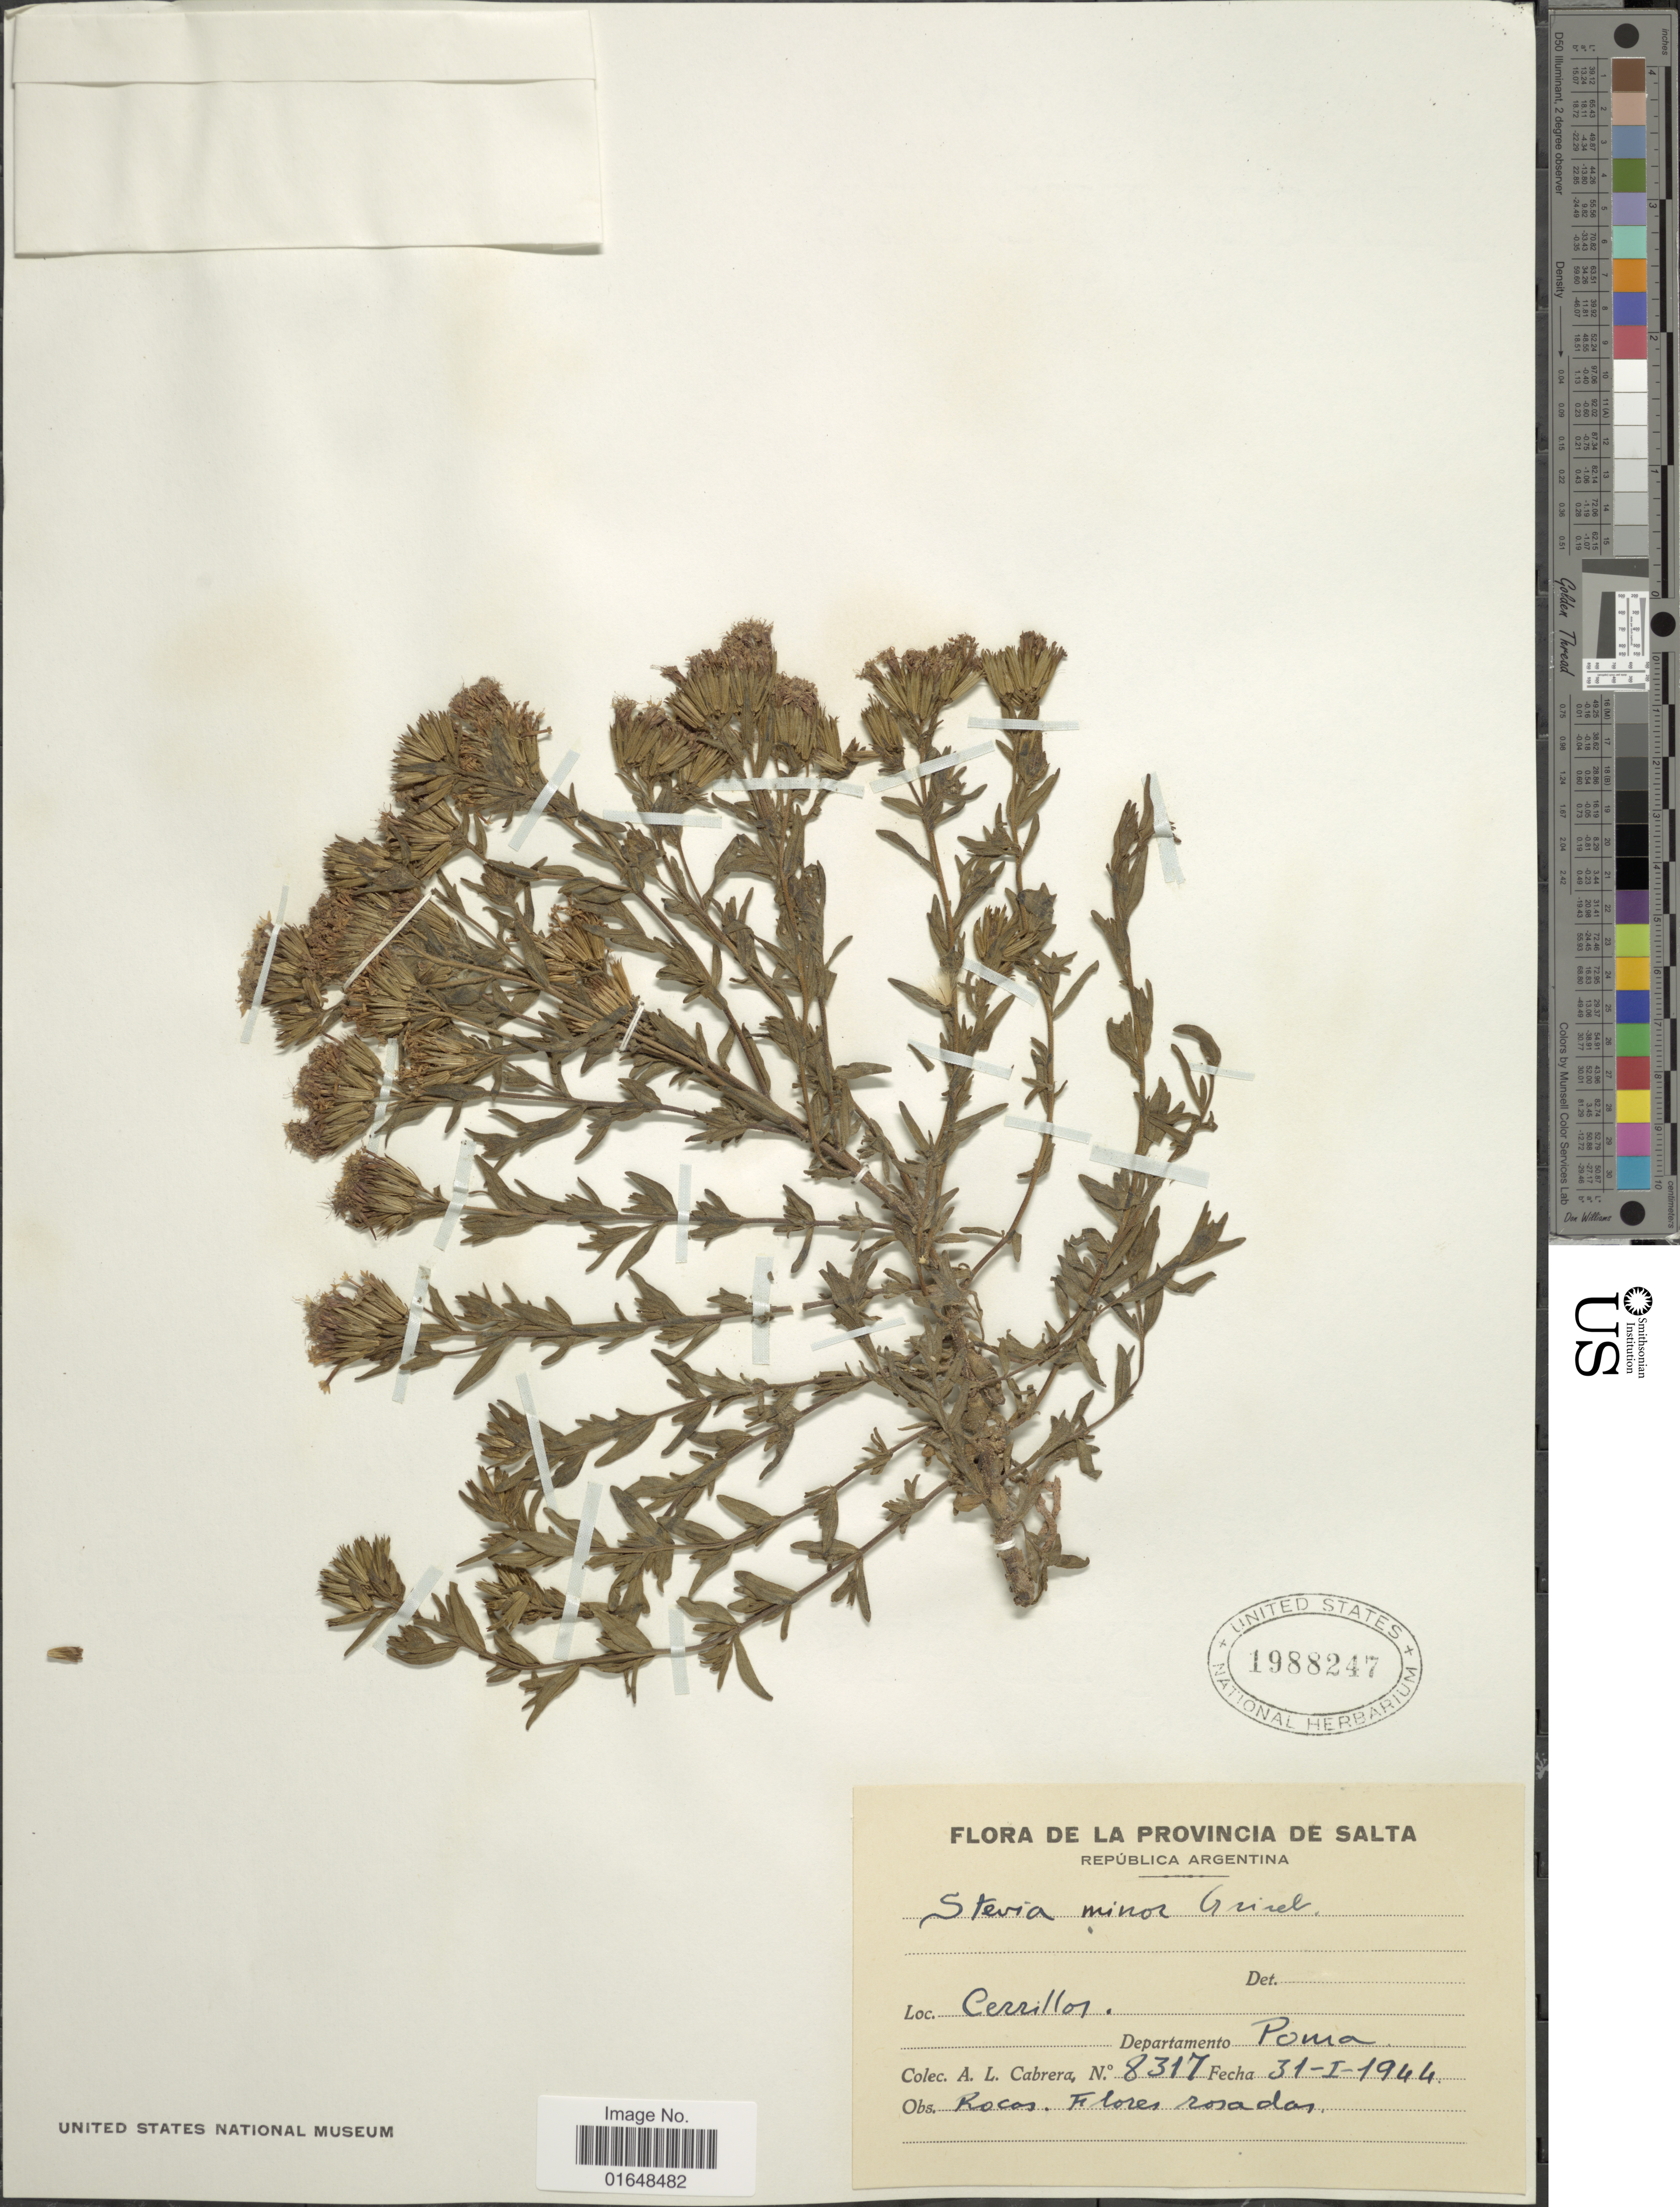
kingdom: Plantae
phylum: Tracheophyta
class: Magnoliopsida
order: Asterales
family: Asteraceae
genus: Stevia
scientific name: Stevia minor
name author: Griseb.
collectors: A. L. Cabrera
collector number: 8317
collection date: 1944-01-31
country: Argentina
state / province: Salta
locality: Provincia de Salta. República Argentina. Cerrillos. Departamento Poma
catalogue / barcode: US 1988247